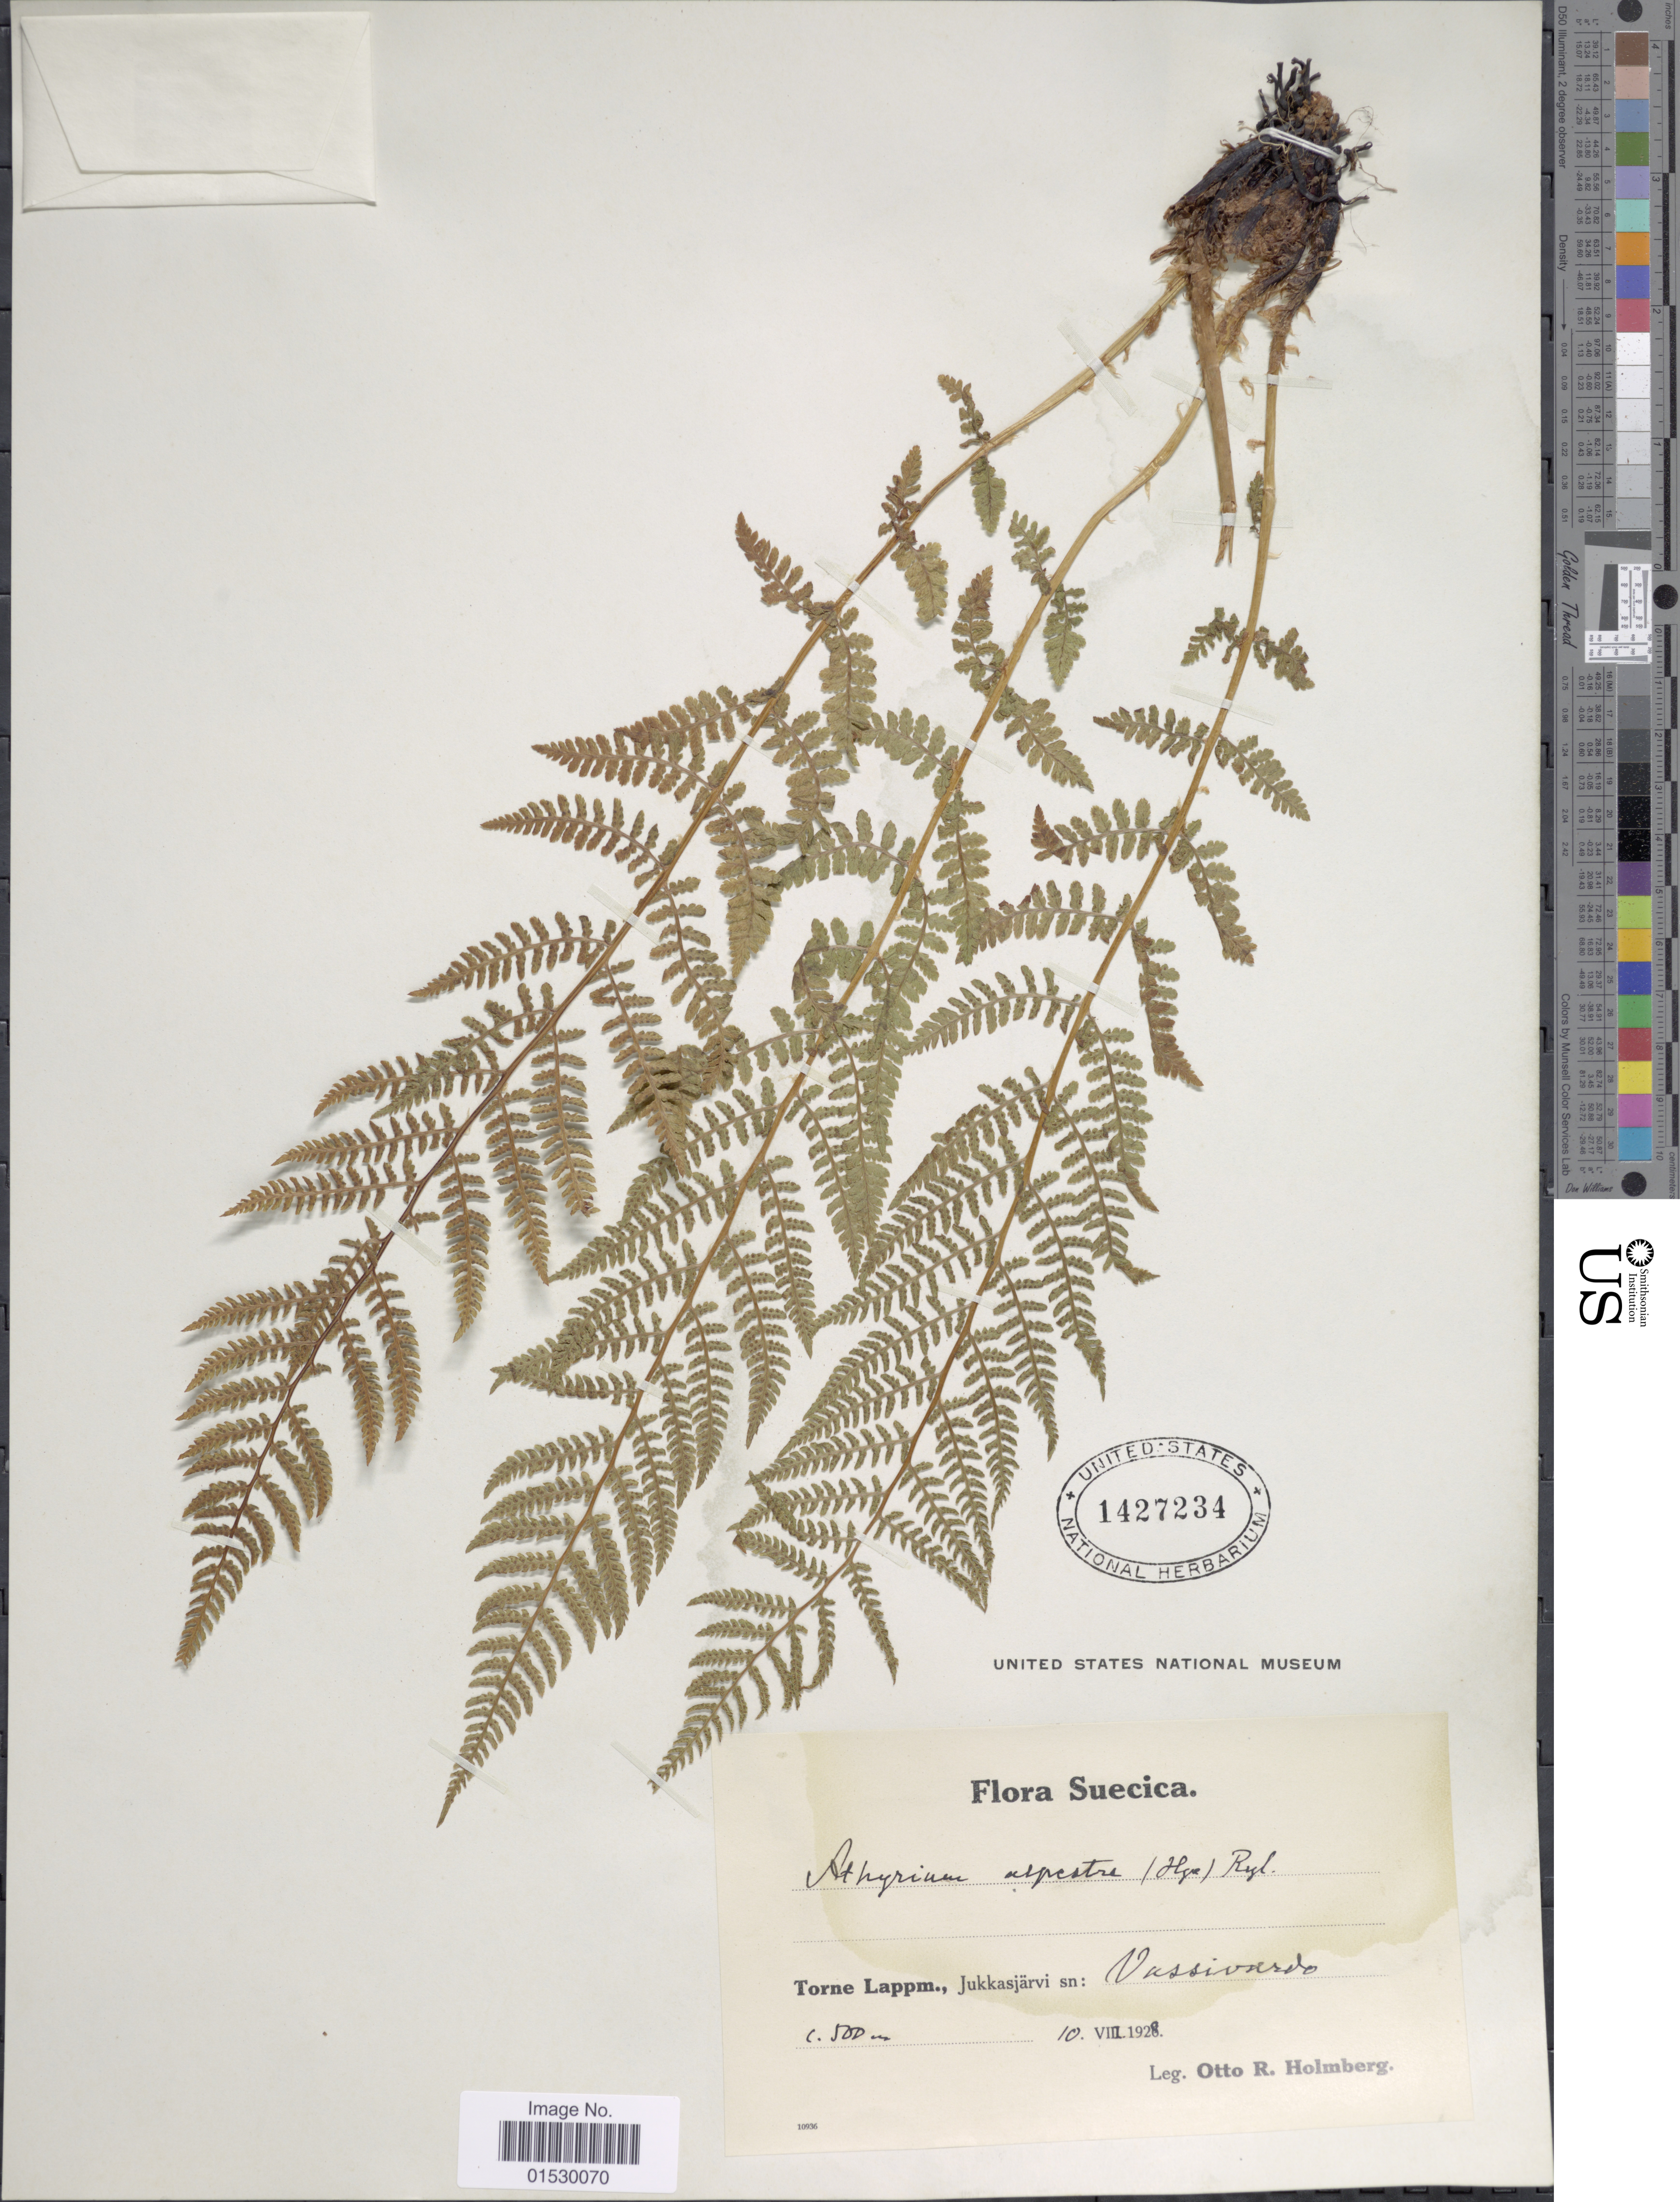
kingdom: Plantae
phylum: Tracheophyta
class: Polypodiopsida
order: Polypodiales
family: Athyriaceae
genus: Athyrium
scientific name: Athyrium alpestre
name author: (Hoppe) Rylands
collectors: O. Holmberg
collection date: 1928-08-10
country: Sweden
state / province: Norrbotten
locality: Jukkasjärvi sn, Vassivardo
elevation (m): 500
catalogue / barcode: US 1427234